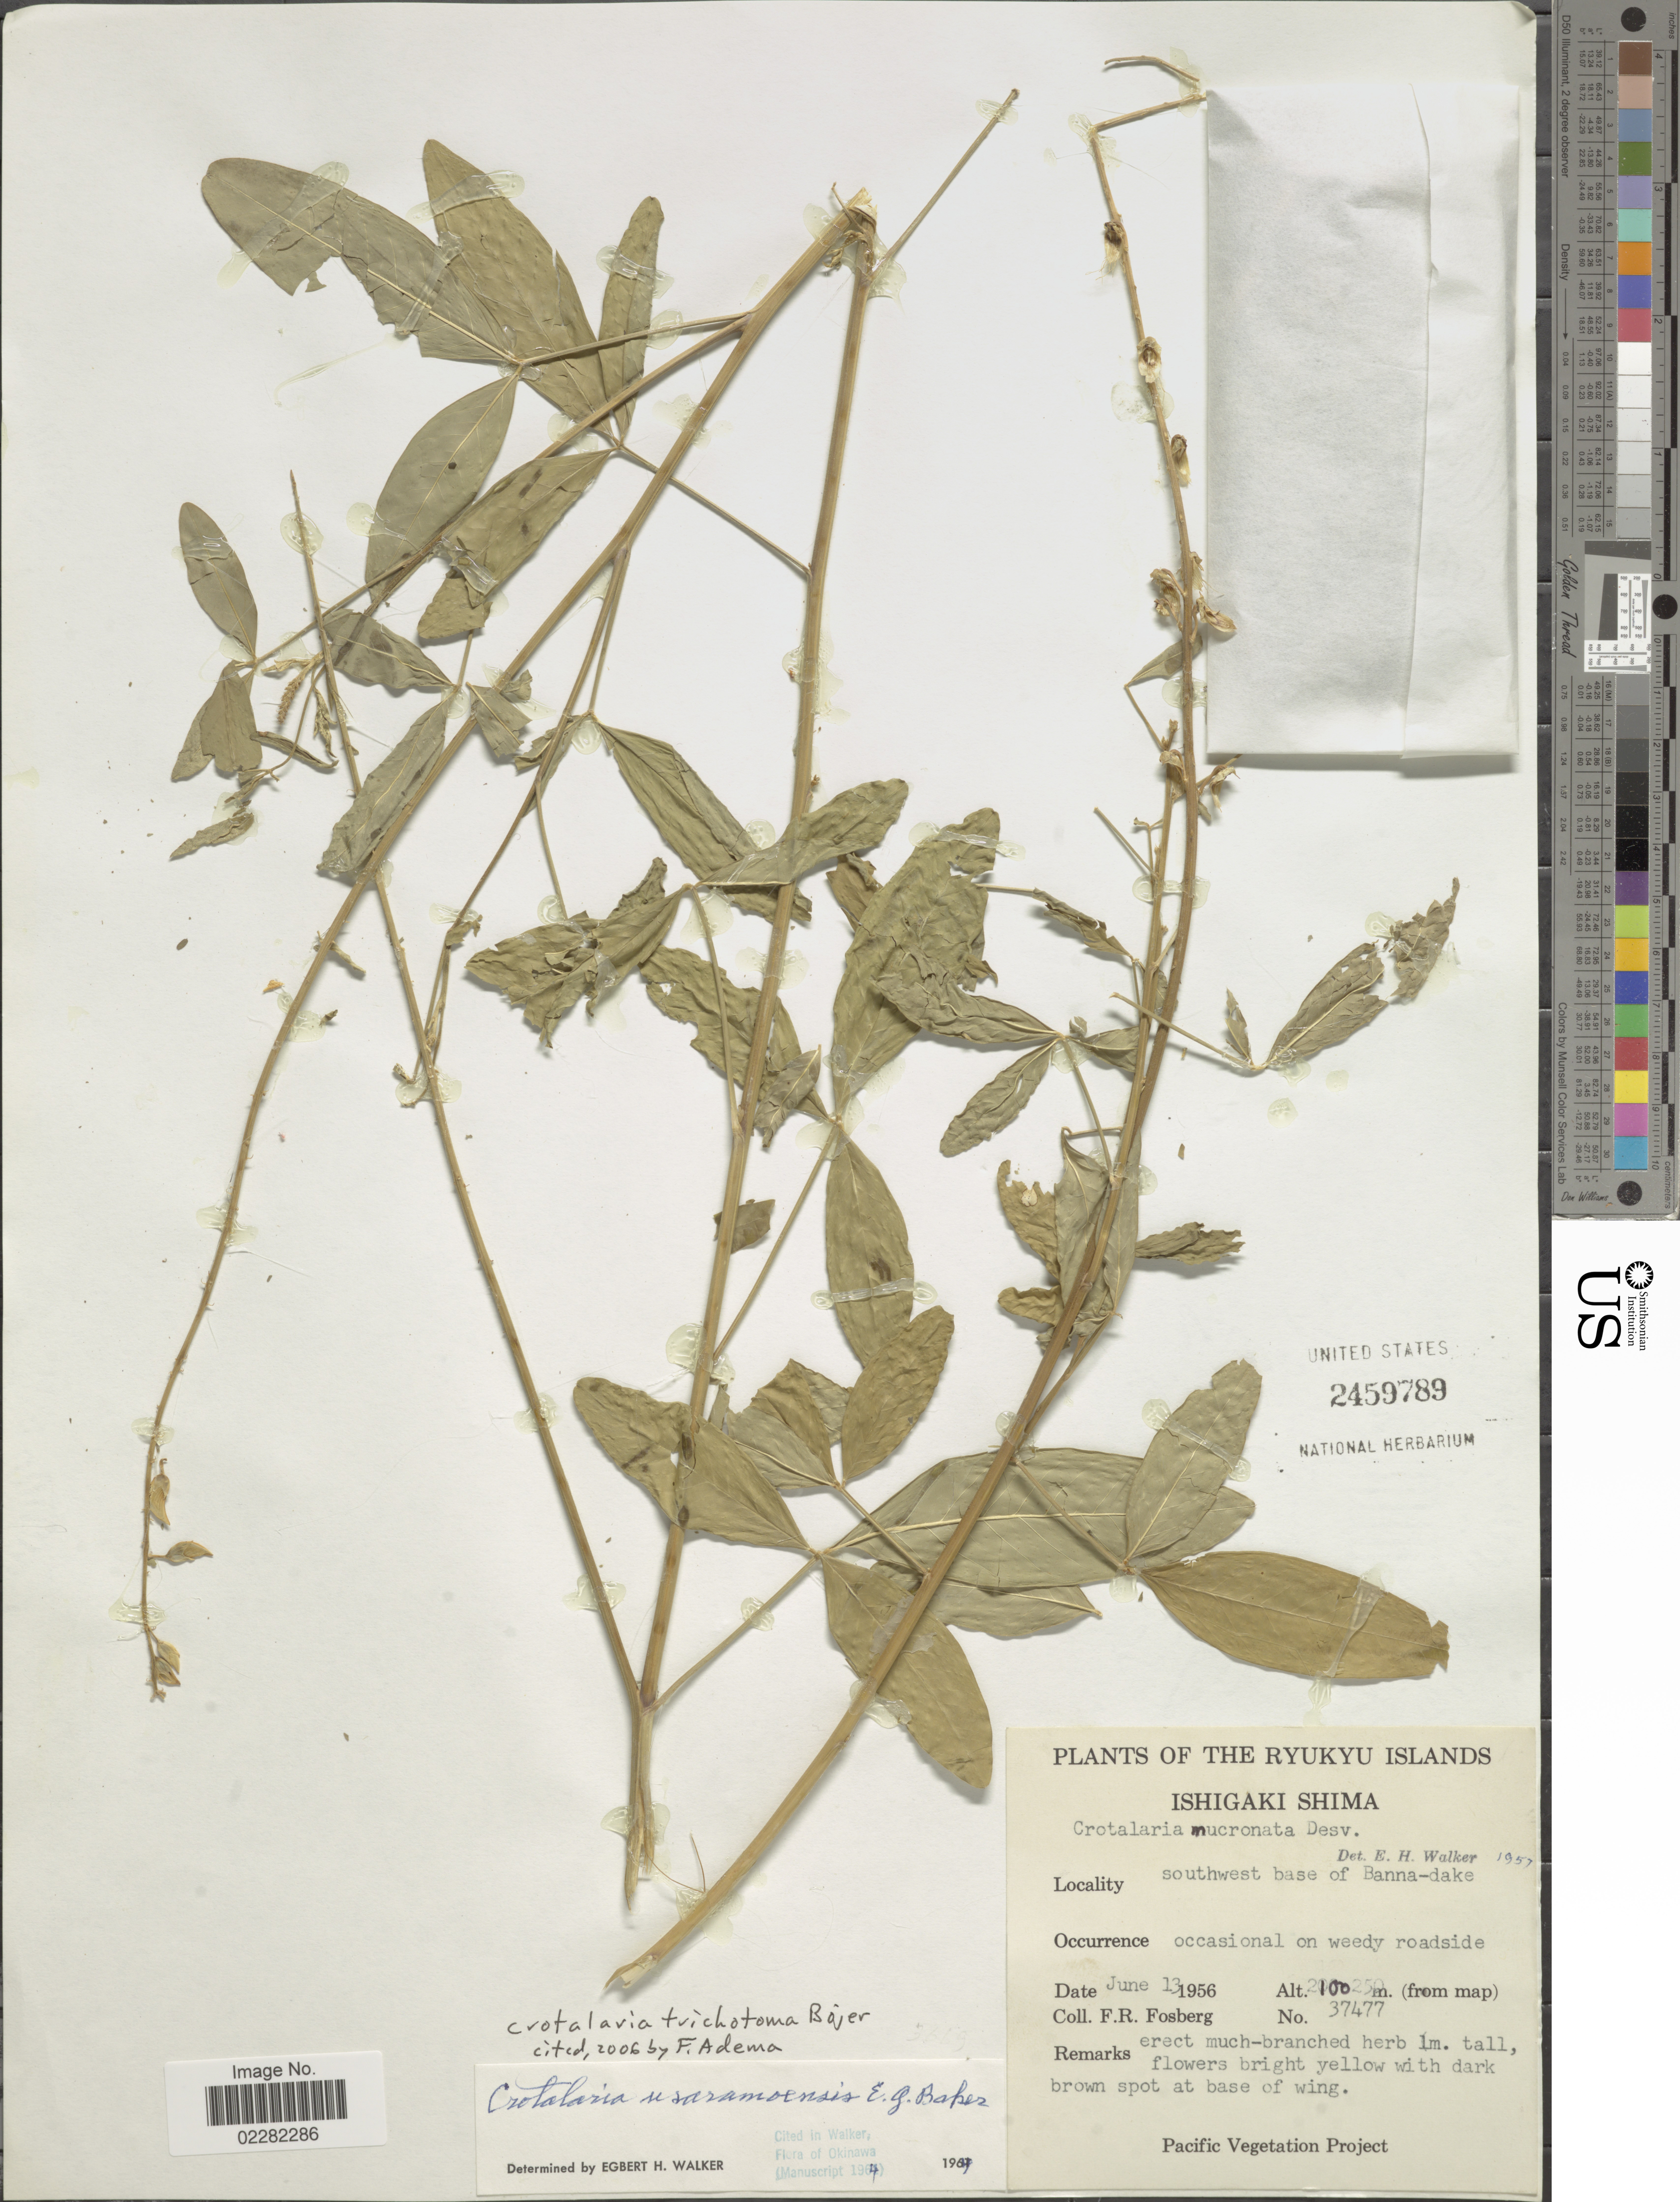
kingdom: Plantae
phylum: Tracheophyta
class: Magnoliopsida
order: Fabales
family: Fabaceae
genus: Crotalaria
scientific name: Crotalaria trichotoma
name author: Bojer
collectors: F. R. Fosberg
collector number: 37477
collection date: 1956-06-13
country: Japan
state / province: Okinawa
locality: Ryukyu Islands, Ishigaka Shima, Southwest base of Banna-dake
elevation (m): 100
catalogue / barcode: US 2459789